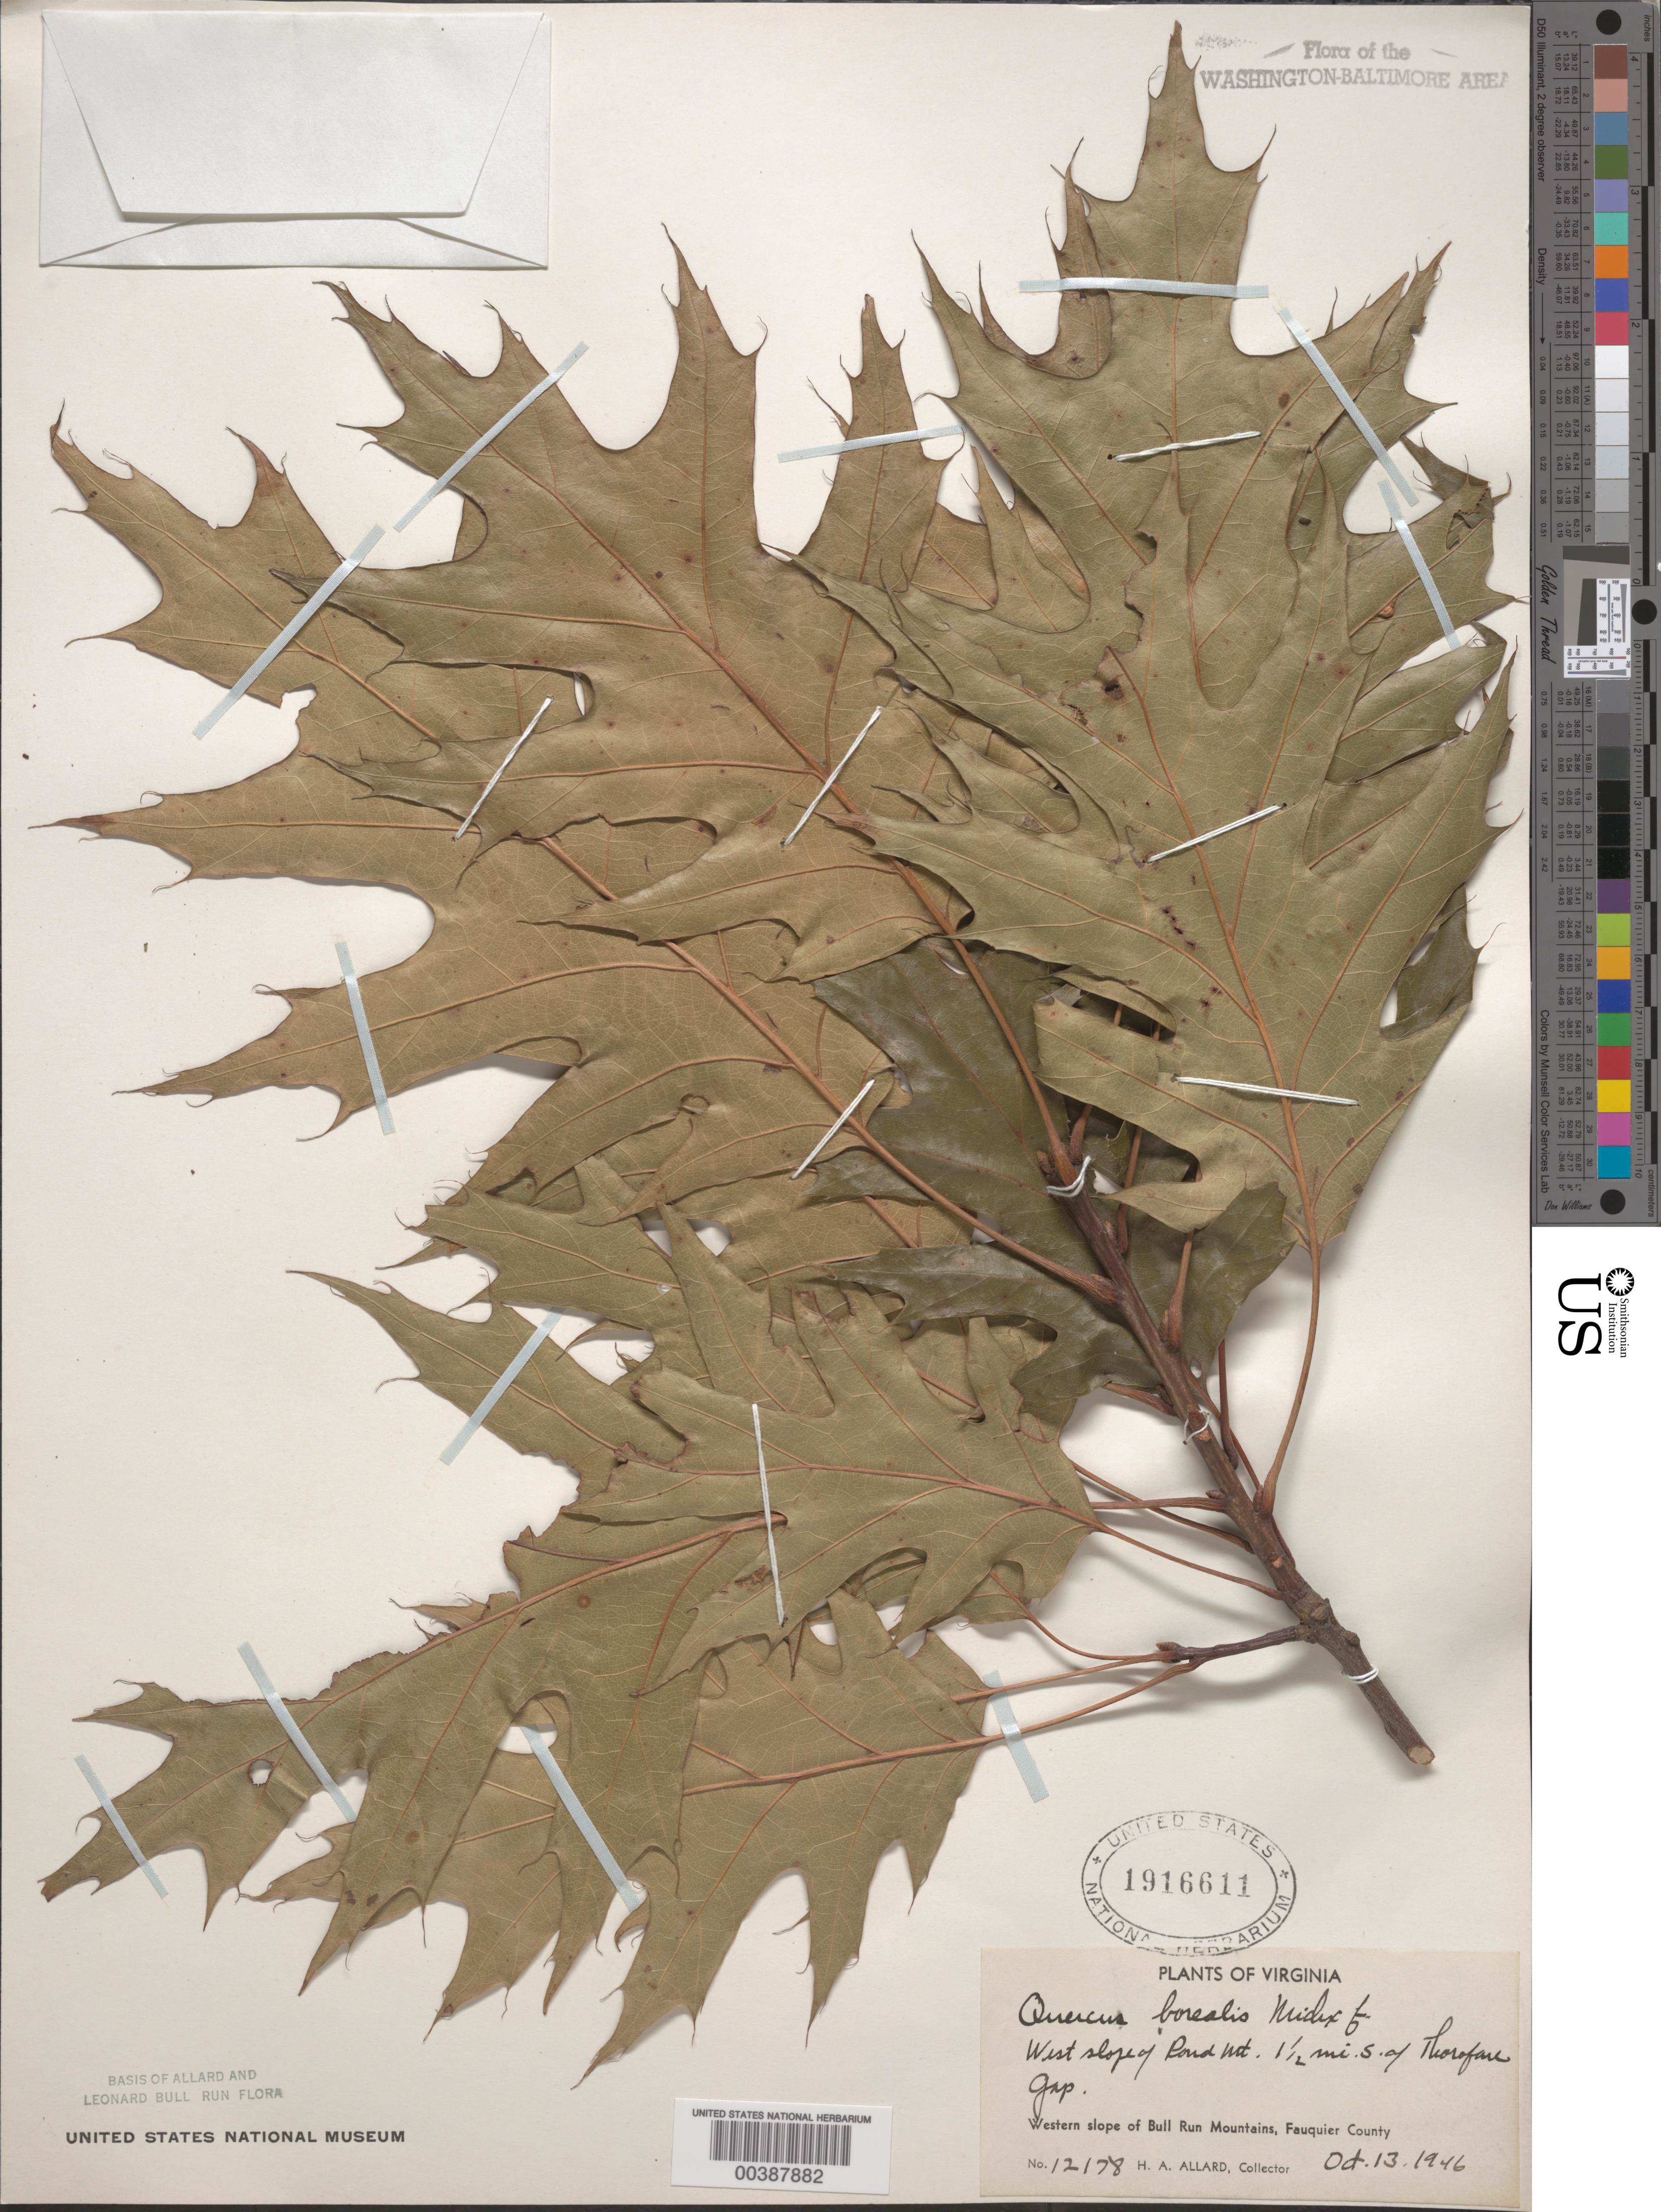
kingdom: Plantae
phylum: Tracheophyta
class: Magnoliopsida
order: Fagales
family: Fagaceae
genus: Quercus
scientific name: Quercus rubra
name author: L.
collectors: H. A. Allard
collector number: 12178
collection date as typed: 13 Oct 1946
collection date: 1946-10-13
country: United States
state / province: Virginia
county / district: Fauquier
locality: Pond Mountain, south of Thorofare Gap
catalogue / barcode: US 1916611